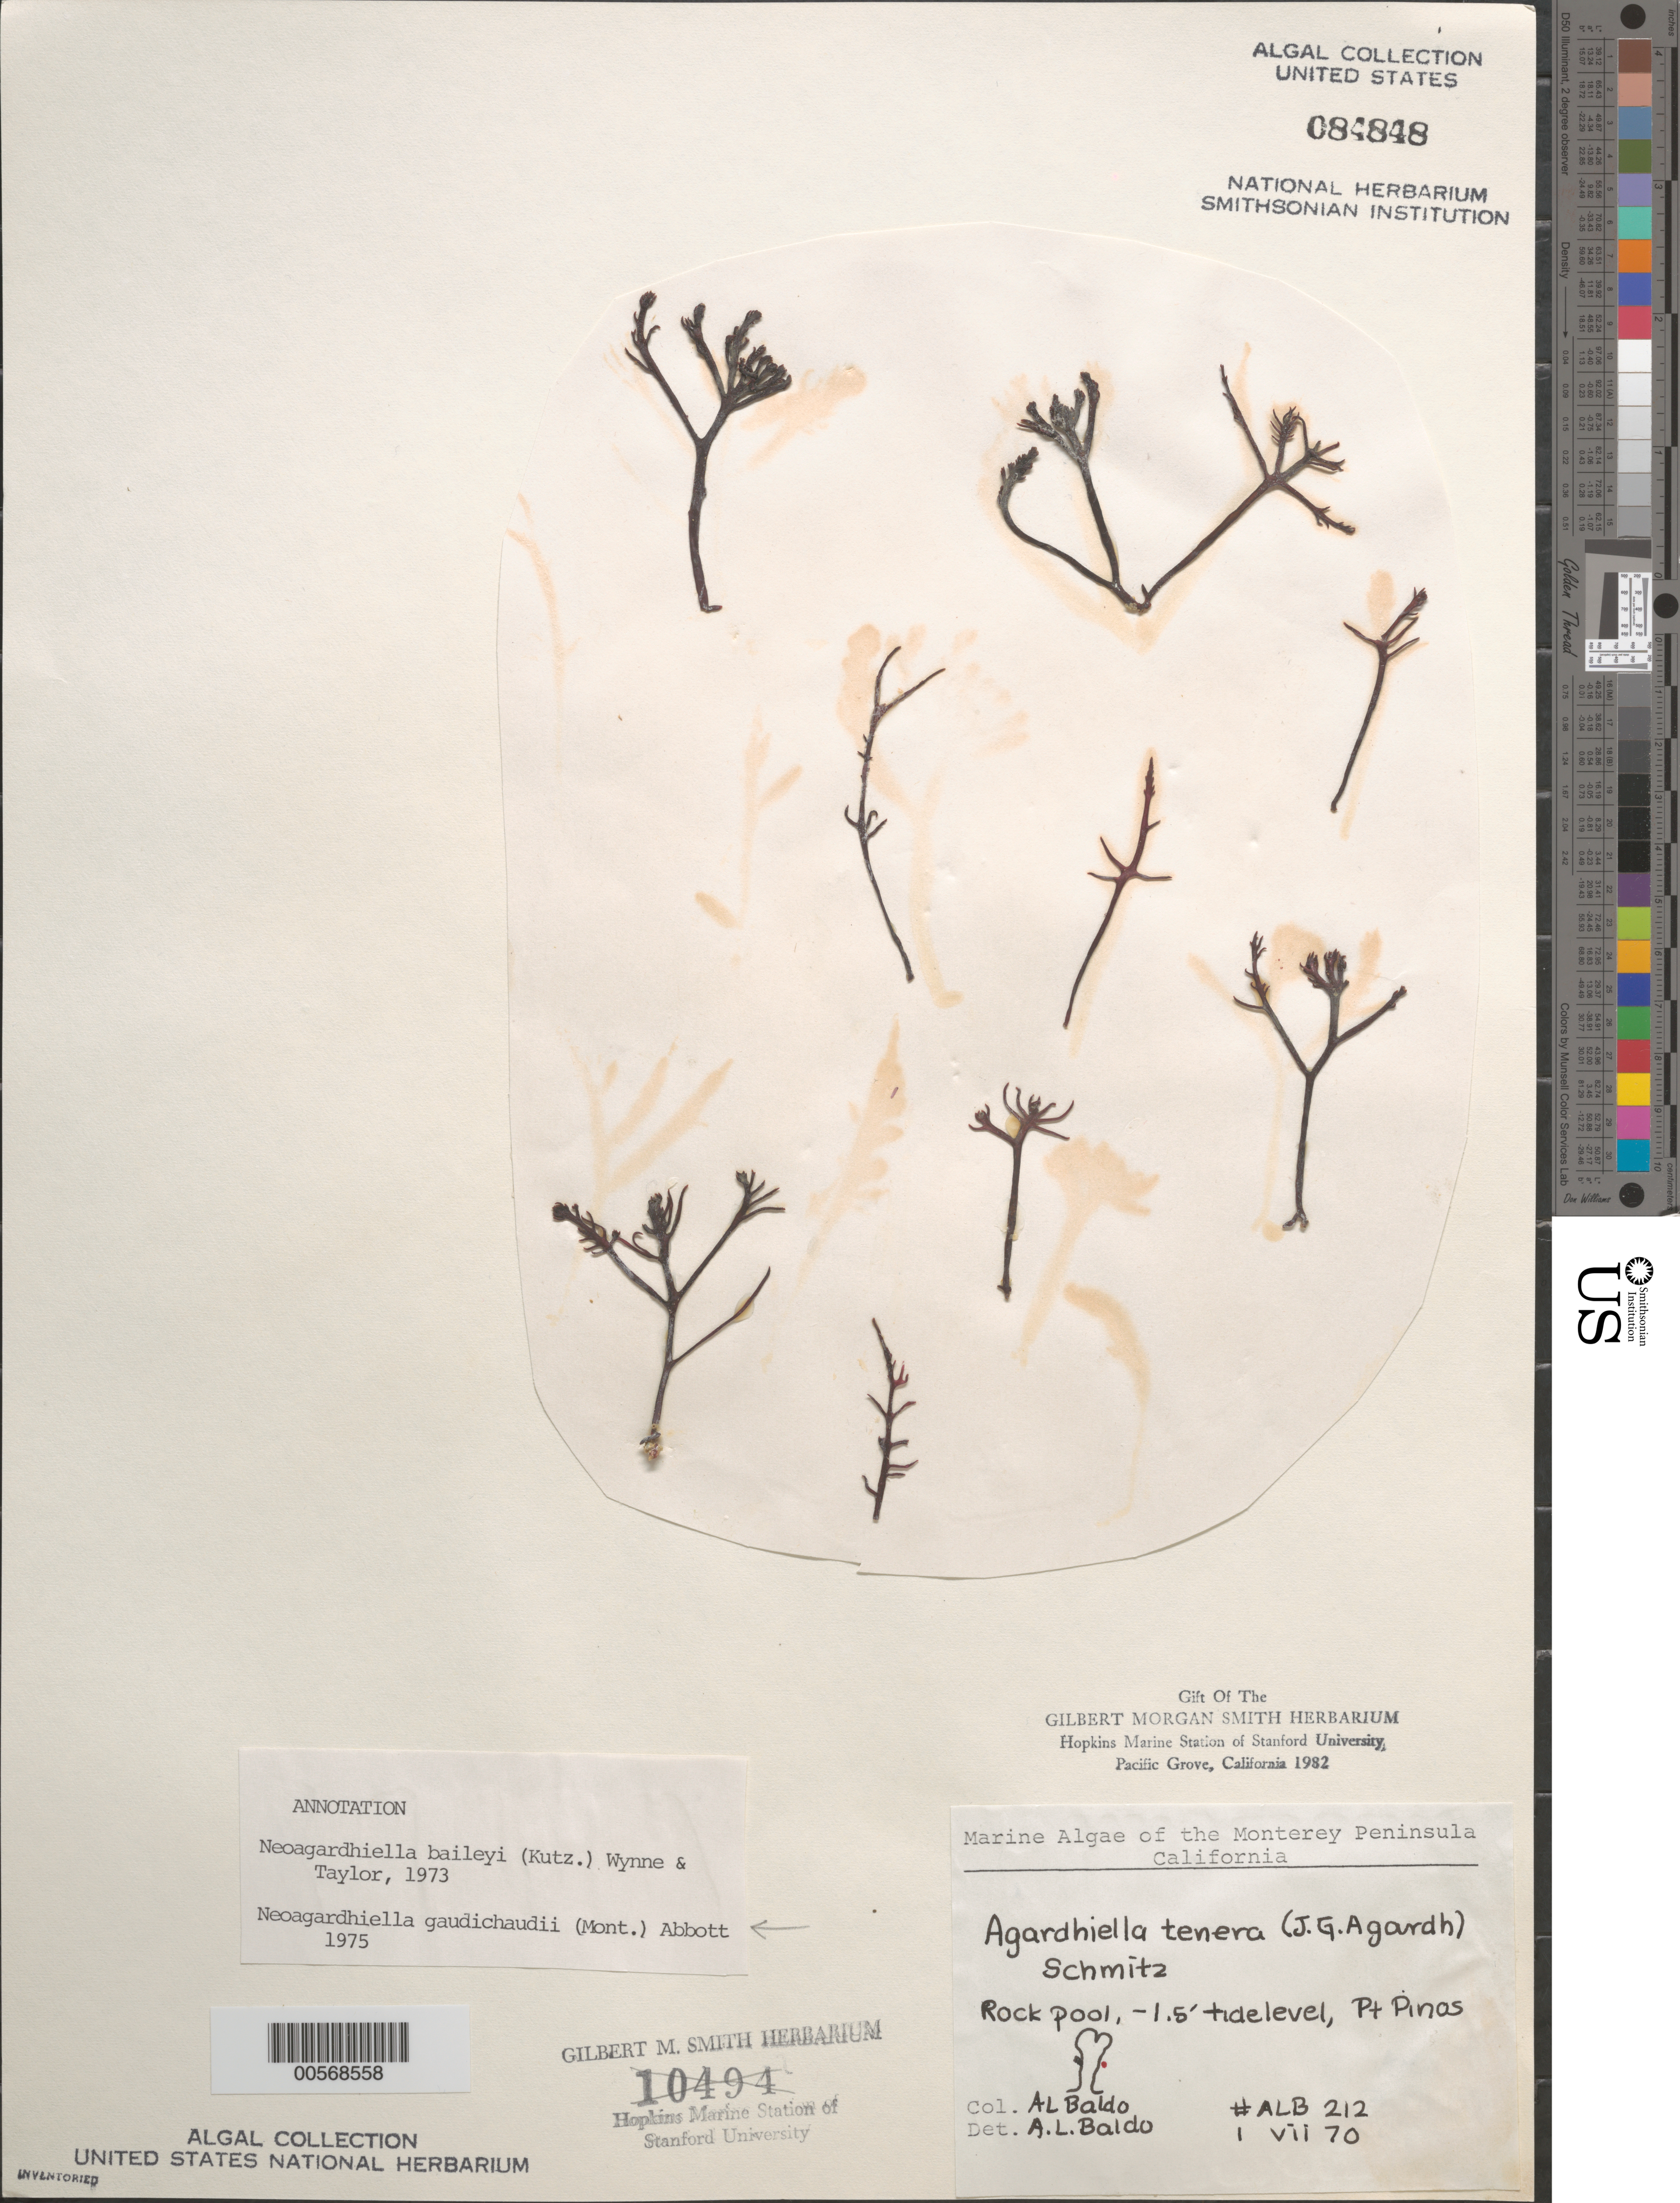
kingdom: Plantae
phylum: Rhodophyta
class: Florideophyceae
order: Gigartinales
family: Solieriaceae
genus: Sarcodiotheca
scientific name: Sarcodiotheca gaudichaudii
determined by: Algae name updating Project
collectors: A. Baldo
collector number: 212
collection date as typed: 01 Jul 1970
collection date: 1970-07-01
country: United States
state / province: California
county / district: Monterey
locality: Point Pinos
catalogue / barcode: US 84848